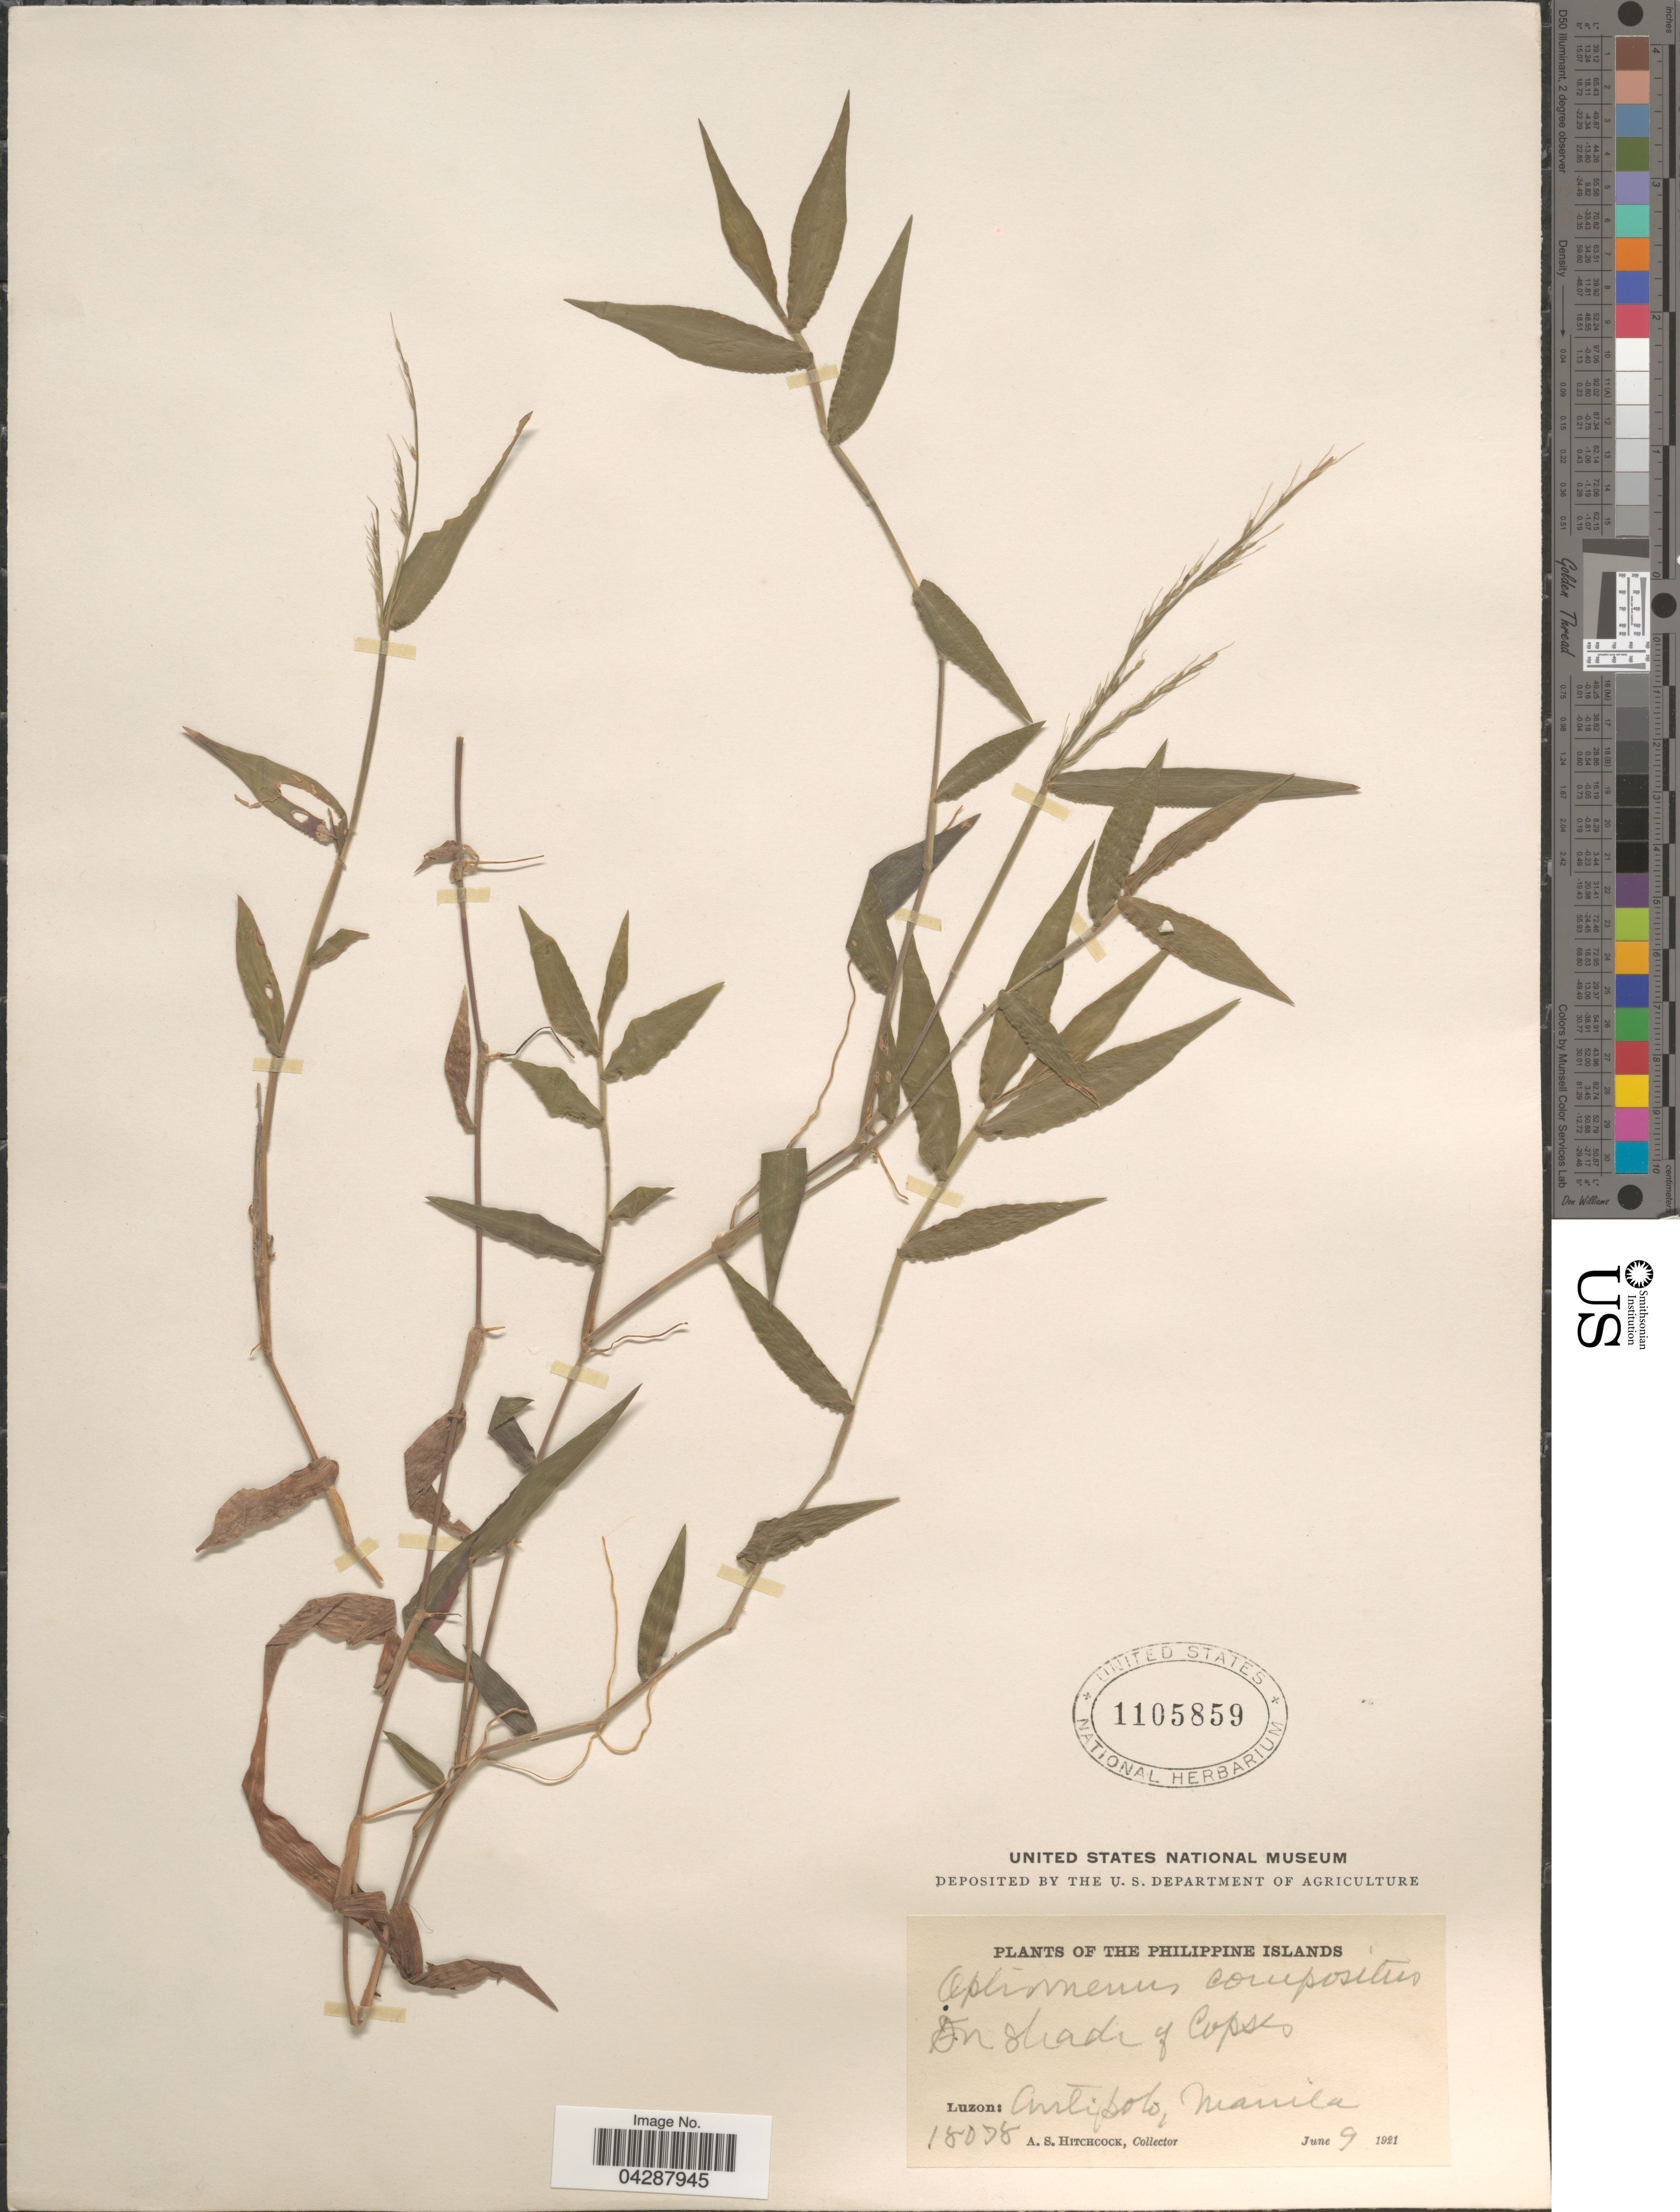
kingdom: Plantae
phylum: Tracheophyta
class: Liliopsida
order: Poales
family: Poaceae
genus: Oplismenus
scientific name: Oplismenus compositus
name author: (L.) P. Beauv.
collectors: A. S. Hitchcock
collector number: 180788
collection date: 1921-06-09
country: Philippines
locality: The Philippine Islands. Luzon: Antipolo, Manila.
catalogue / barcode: US 1105859